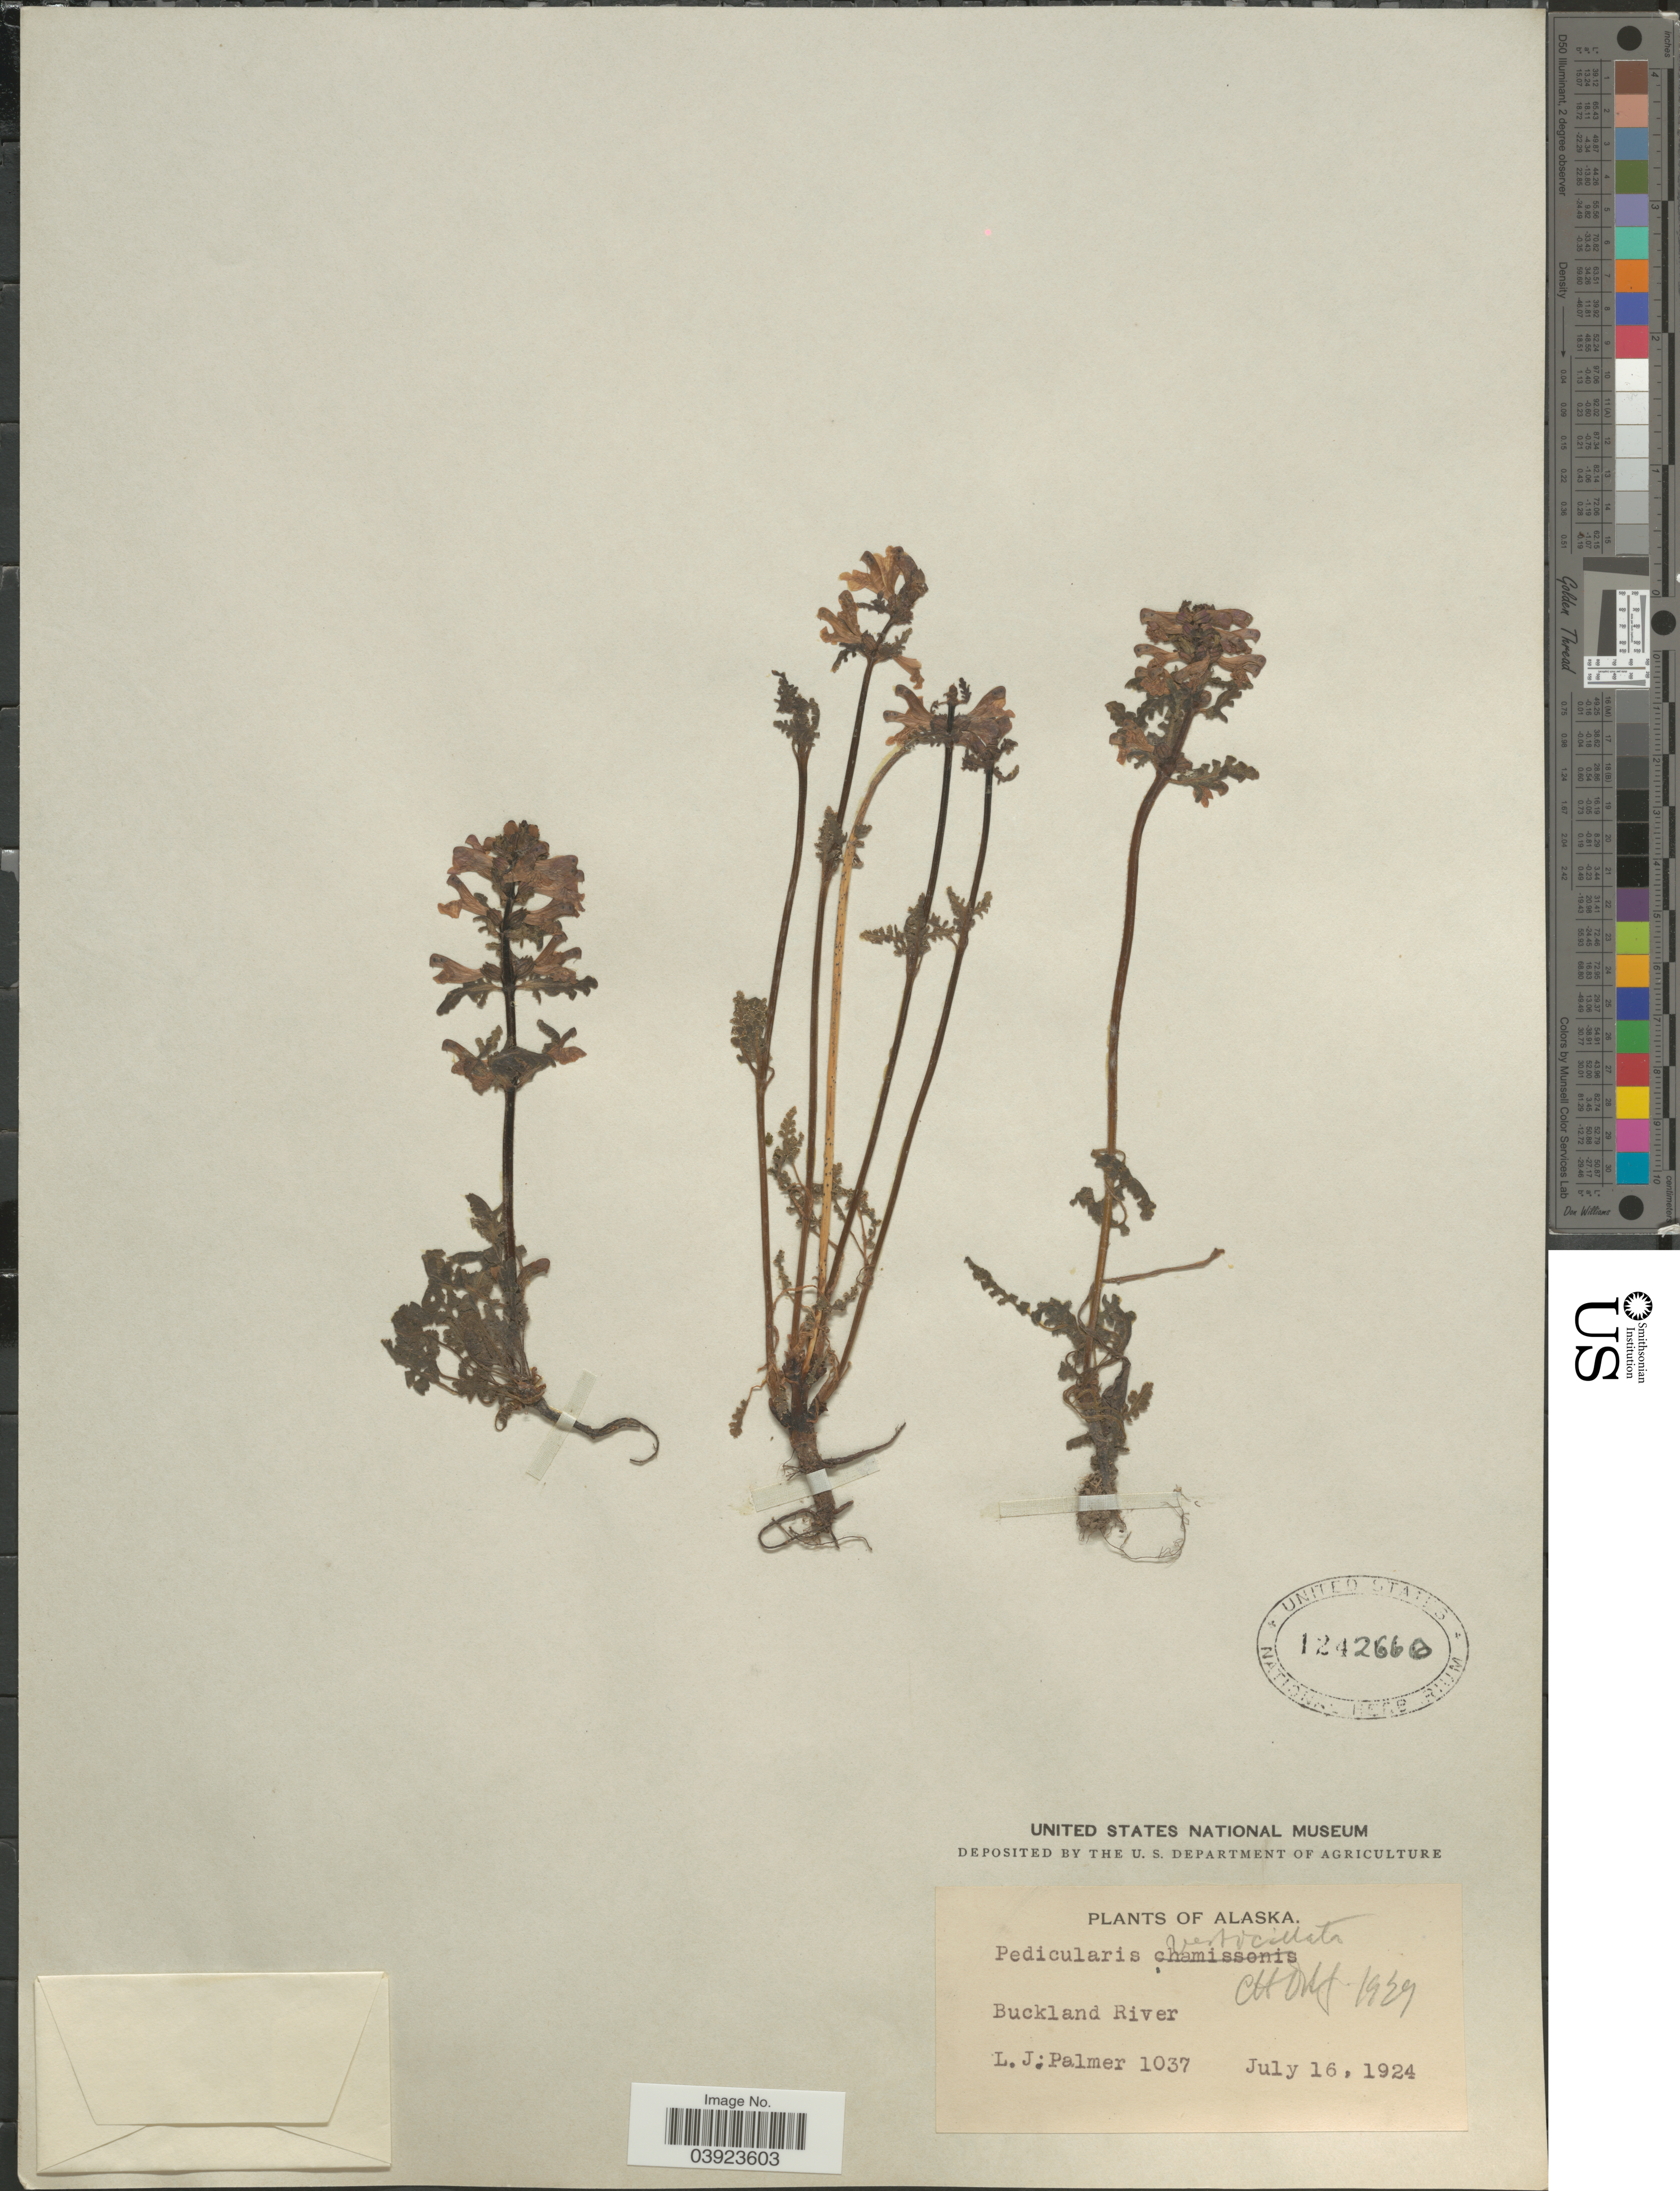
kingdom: Plantae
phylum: Tracheophyta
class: Magnoliopsida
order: Lamiales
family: Orobanchaceae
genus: Pedicularis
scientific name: Pedicularis verticillata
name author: L.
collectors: L. J. Palmer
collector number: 1037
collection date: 1924-07-16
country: United States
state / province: Alaska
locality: Buckland River.